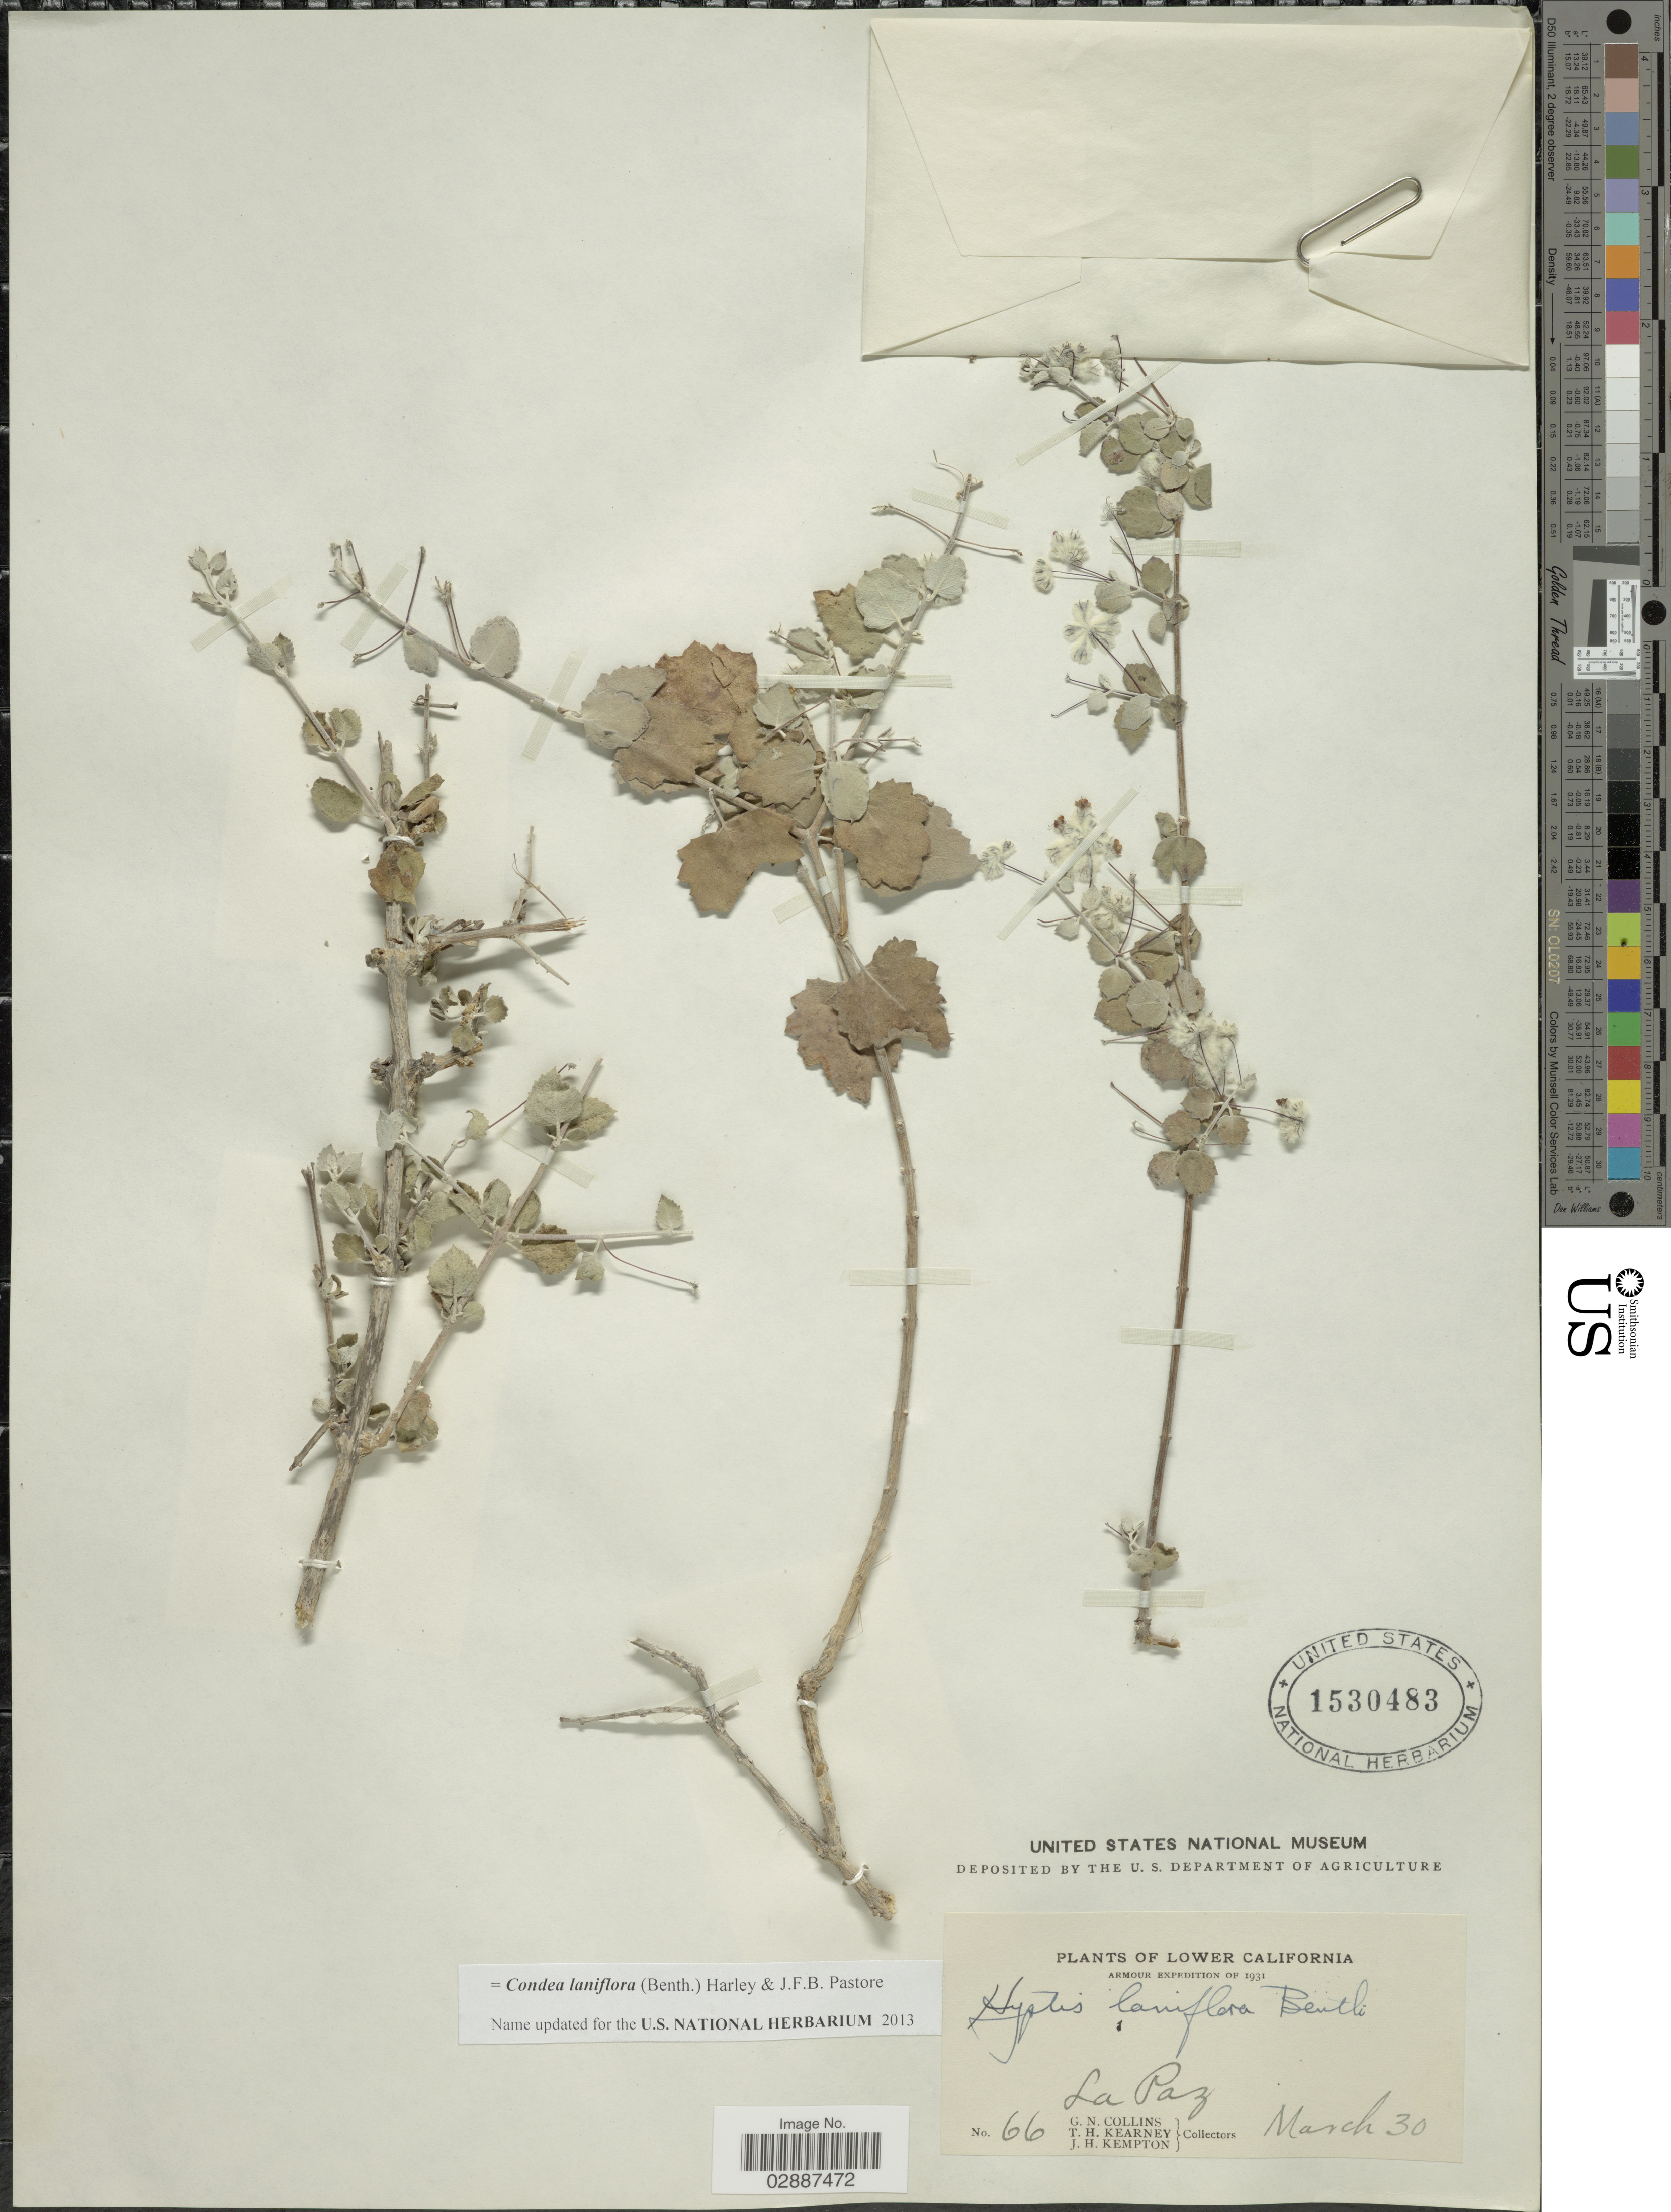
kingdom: Plantae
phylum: Tracheophyta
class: Magnoliopsida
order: Lamiales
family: Lamiaceae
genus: Condea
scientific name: Condea laniflora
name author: (Benth.) Harley & J.F.B. Pastore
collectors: G. Collins, T. H. Kearney & J. H. Kempton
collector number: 66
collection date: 1931-03-30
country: Mexico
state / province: Baja California Sur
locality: Lower California. La Paz.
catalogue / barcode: US 1530483